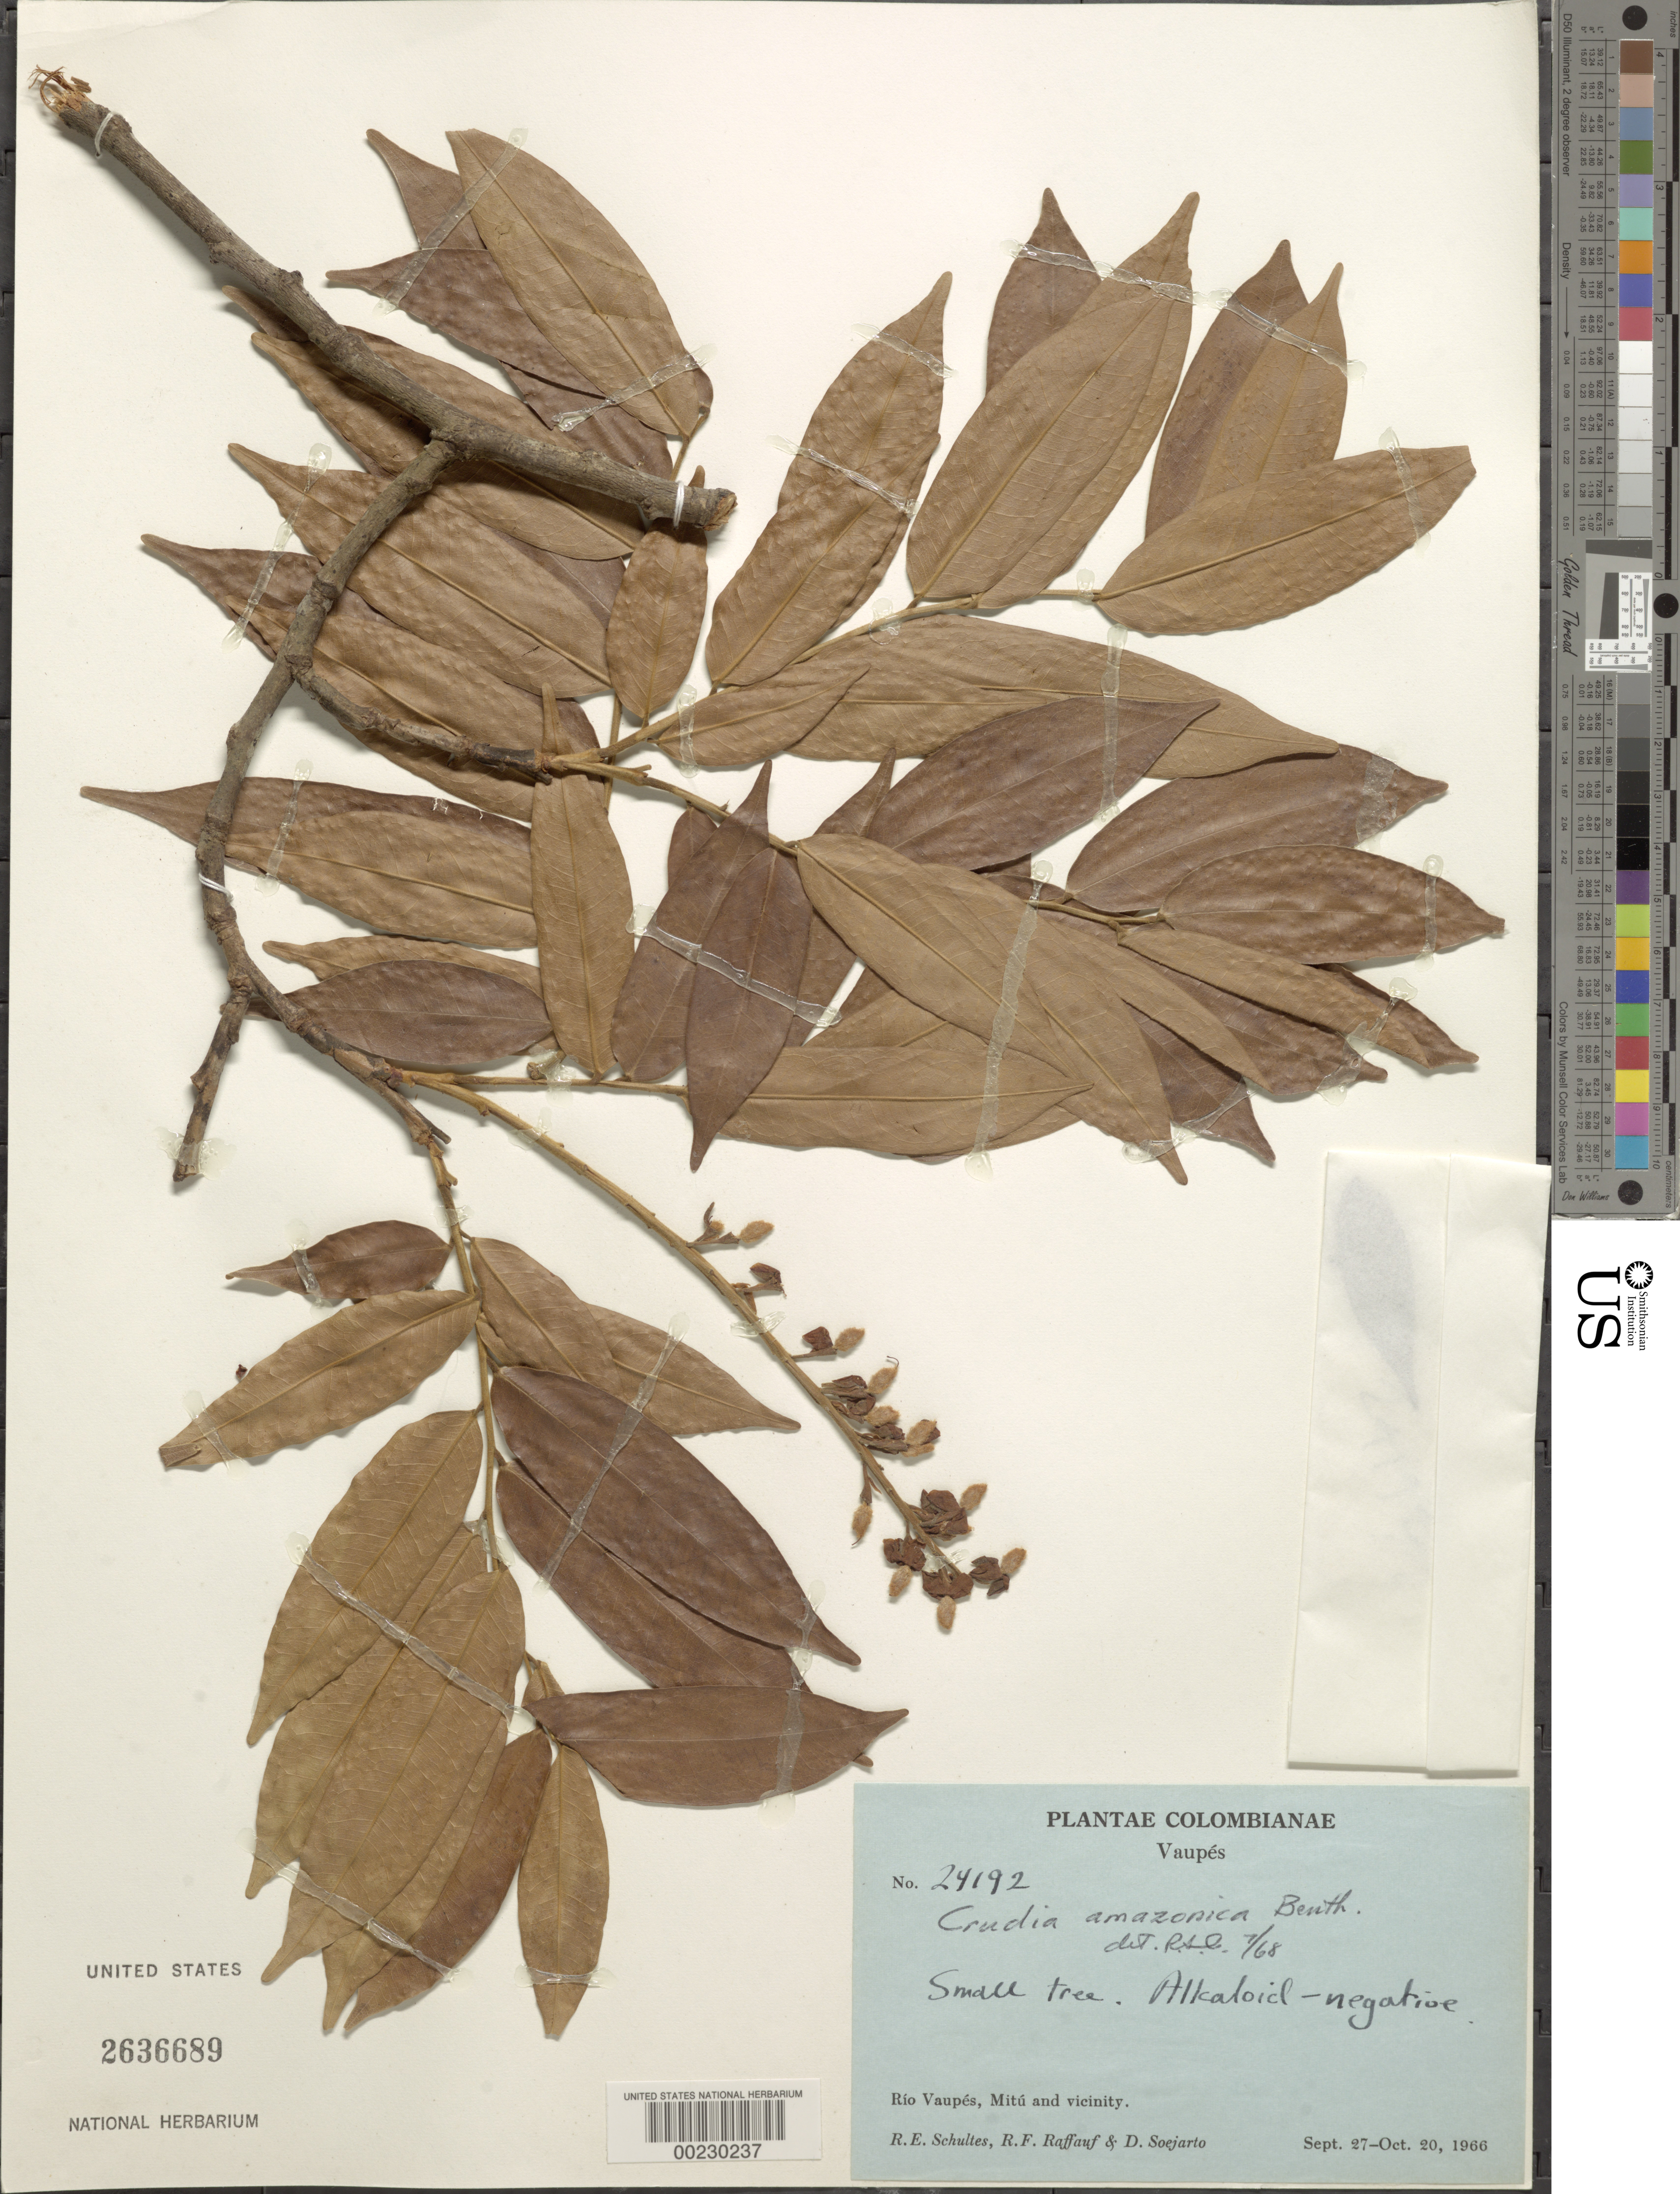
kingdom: Plantae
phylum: Tracheophyta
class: Magnoliopsida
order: Fabales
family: Fabaceae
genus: Crudia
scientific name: Crudia amazonica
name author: Spruce ex Benth.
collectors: R. E. Schultes, R. Raffauf & D. D. Soejarto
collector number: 24192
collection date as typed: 27 Sep 1966 to 20 Oct 1966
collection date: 1966-09-27/1966-10-20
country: Colombia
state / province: Vaupés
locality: Rio Vaupes, Mitu and vicinity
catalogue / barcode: US 2636689